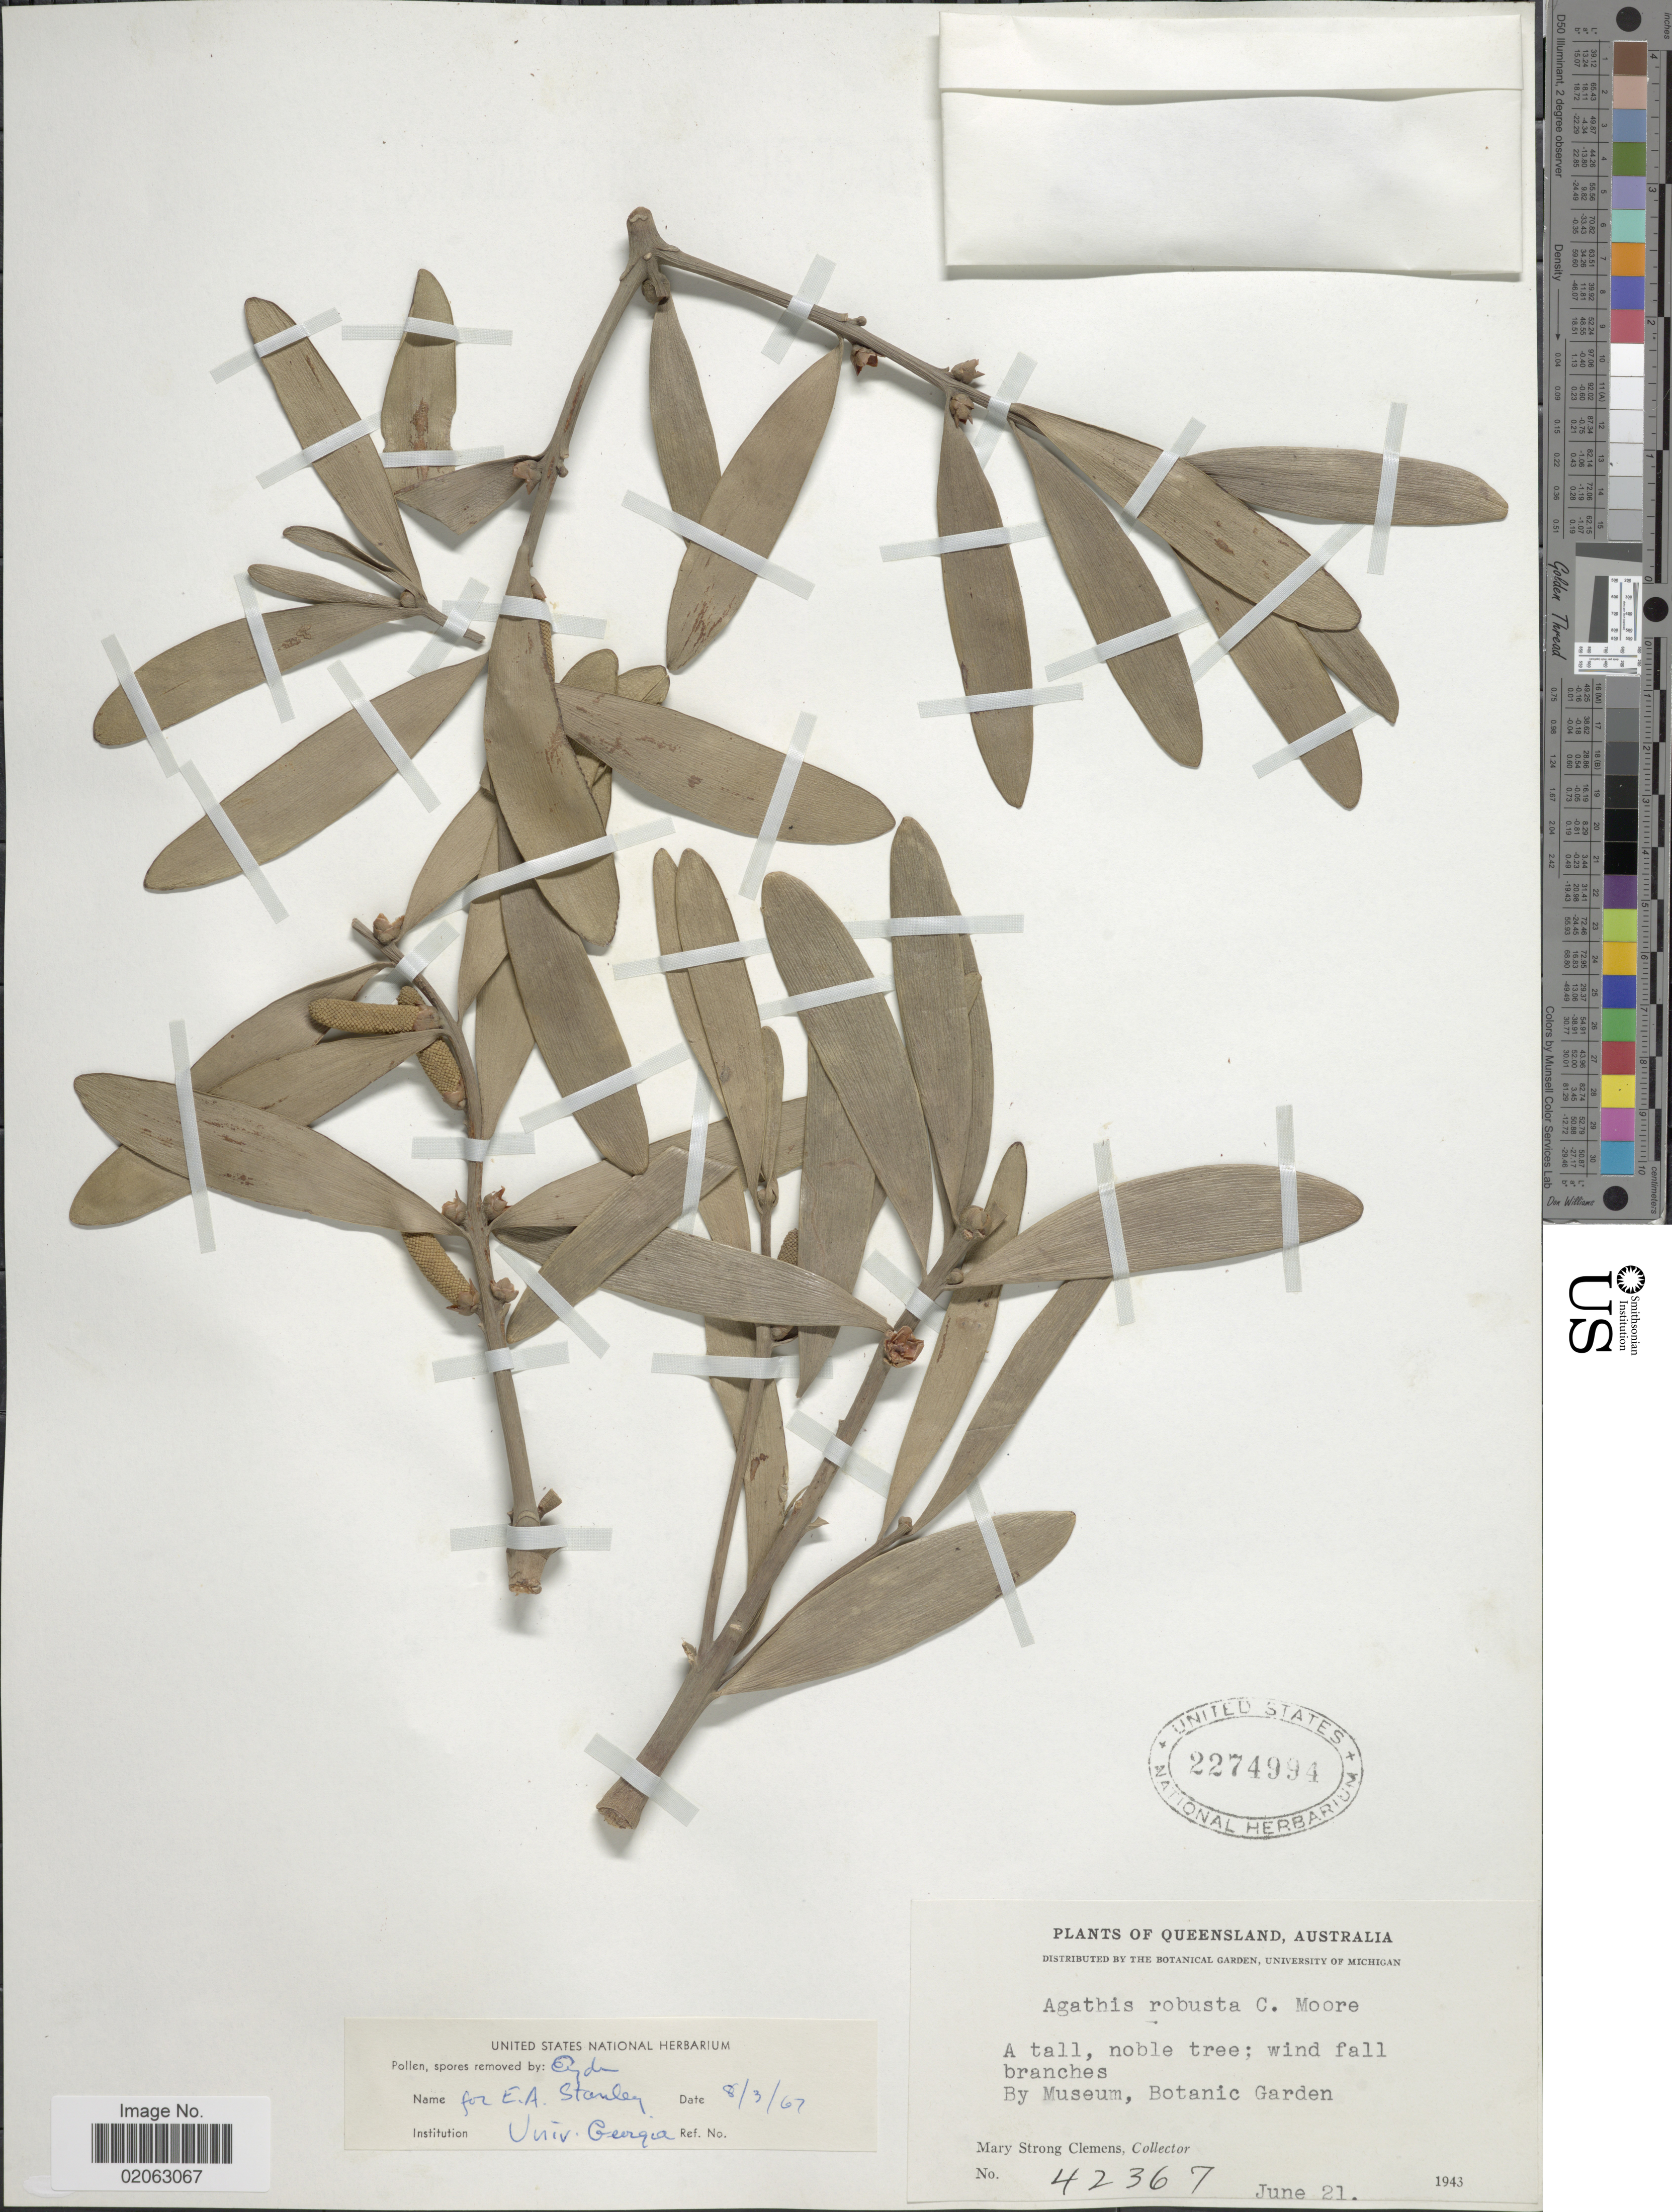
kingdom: Plantae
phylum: Tracheophyta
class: Pinopsida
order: Pinales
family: Araucariaceae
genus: Agathis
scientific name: Agathis robusta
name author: (C. Moore ex F. Muell.) F.M. Bailey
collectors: M. S. Clemens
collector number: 42367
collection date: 1943-06-21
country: Australia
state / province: Queensland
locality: By Museum, Botanic Garden.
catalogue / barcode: US 2274994